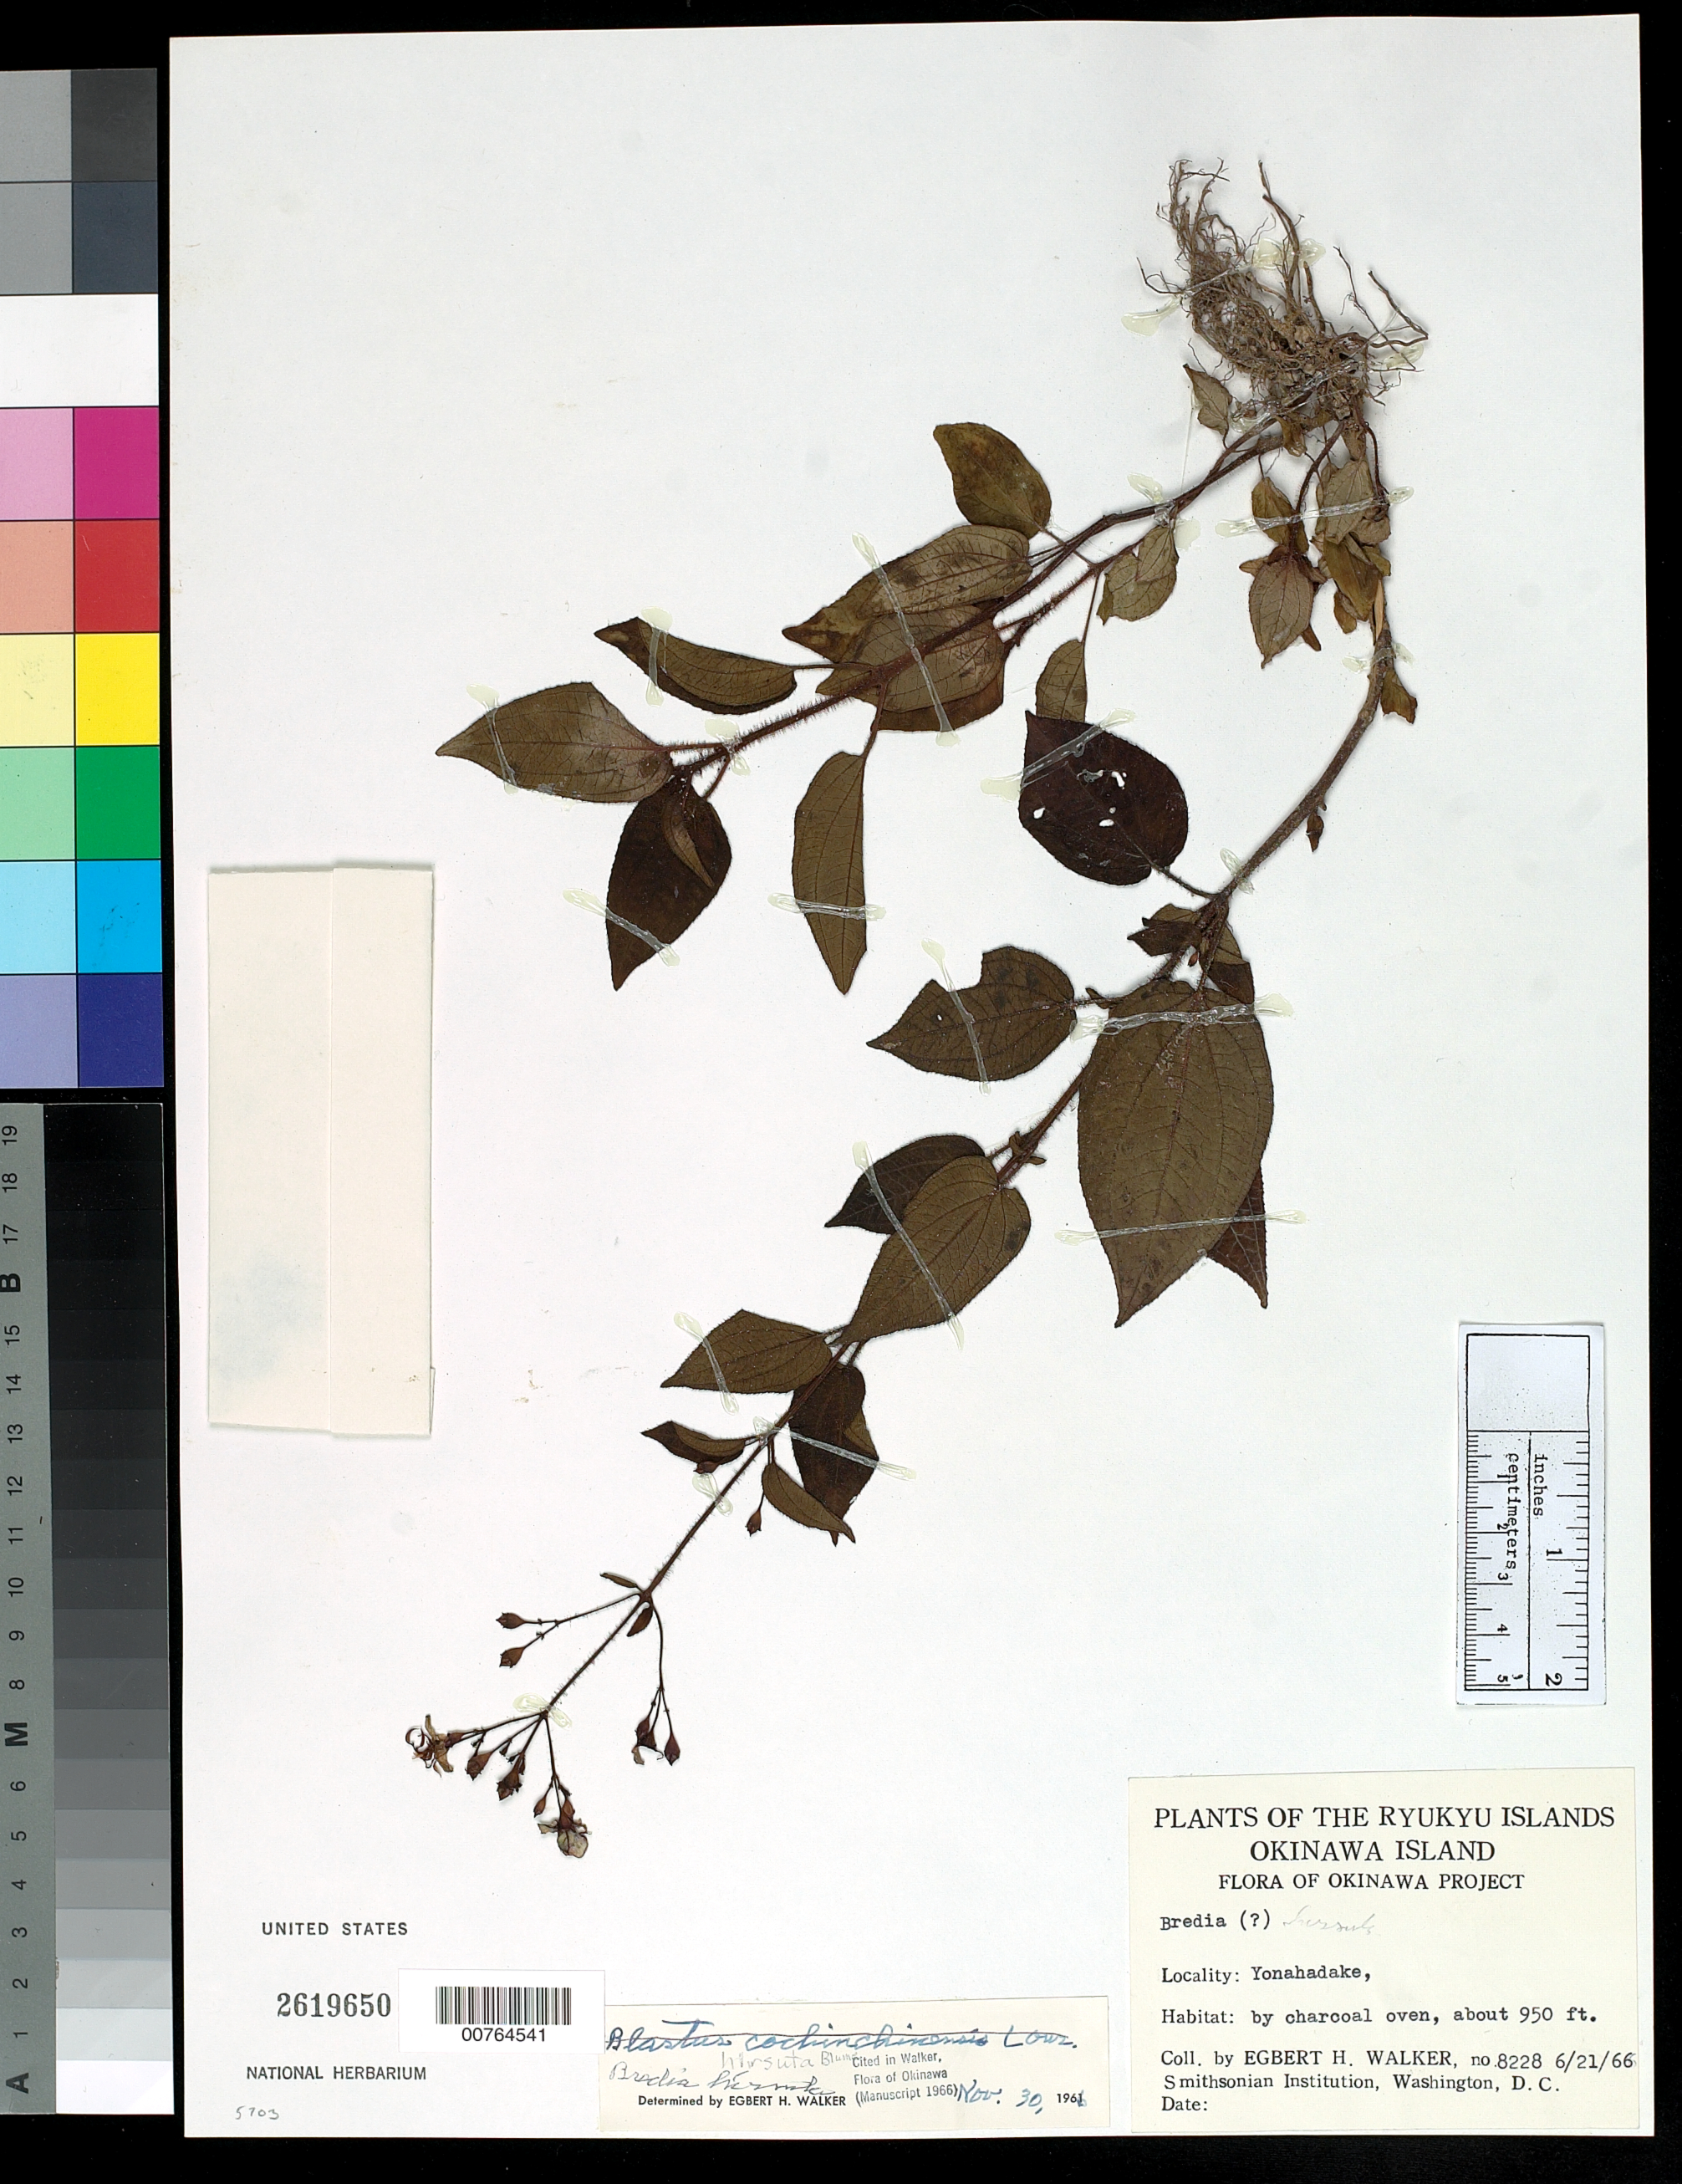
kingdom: Plantae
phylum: Tracheophyta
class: Magnoliopsida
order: Myrtales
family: Melastomataceae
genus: Bredia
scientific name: Bredia hirsuta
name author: Blume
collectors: E. H. Walker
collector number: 8228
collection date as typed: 21 Jun 1966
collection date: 1966-06-21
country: Japan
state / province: Okinawa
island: Okinawa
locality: Yonahadake.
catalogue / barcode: US 2619650